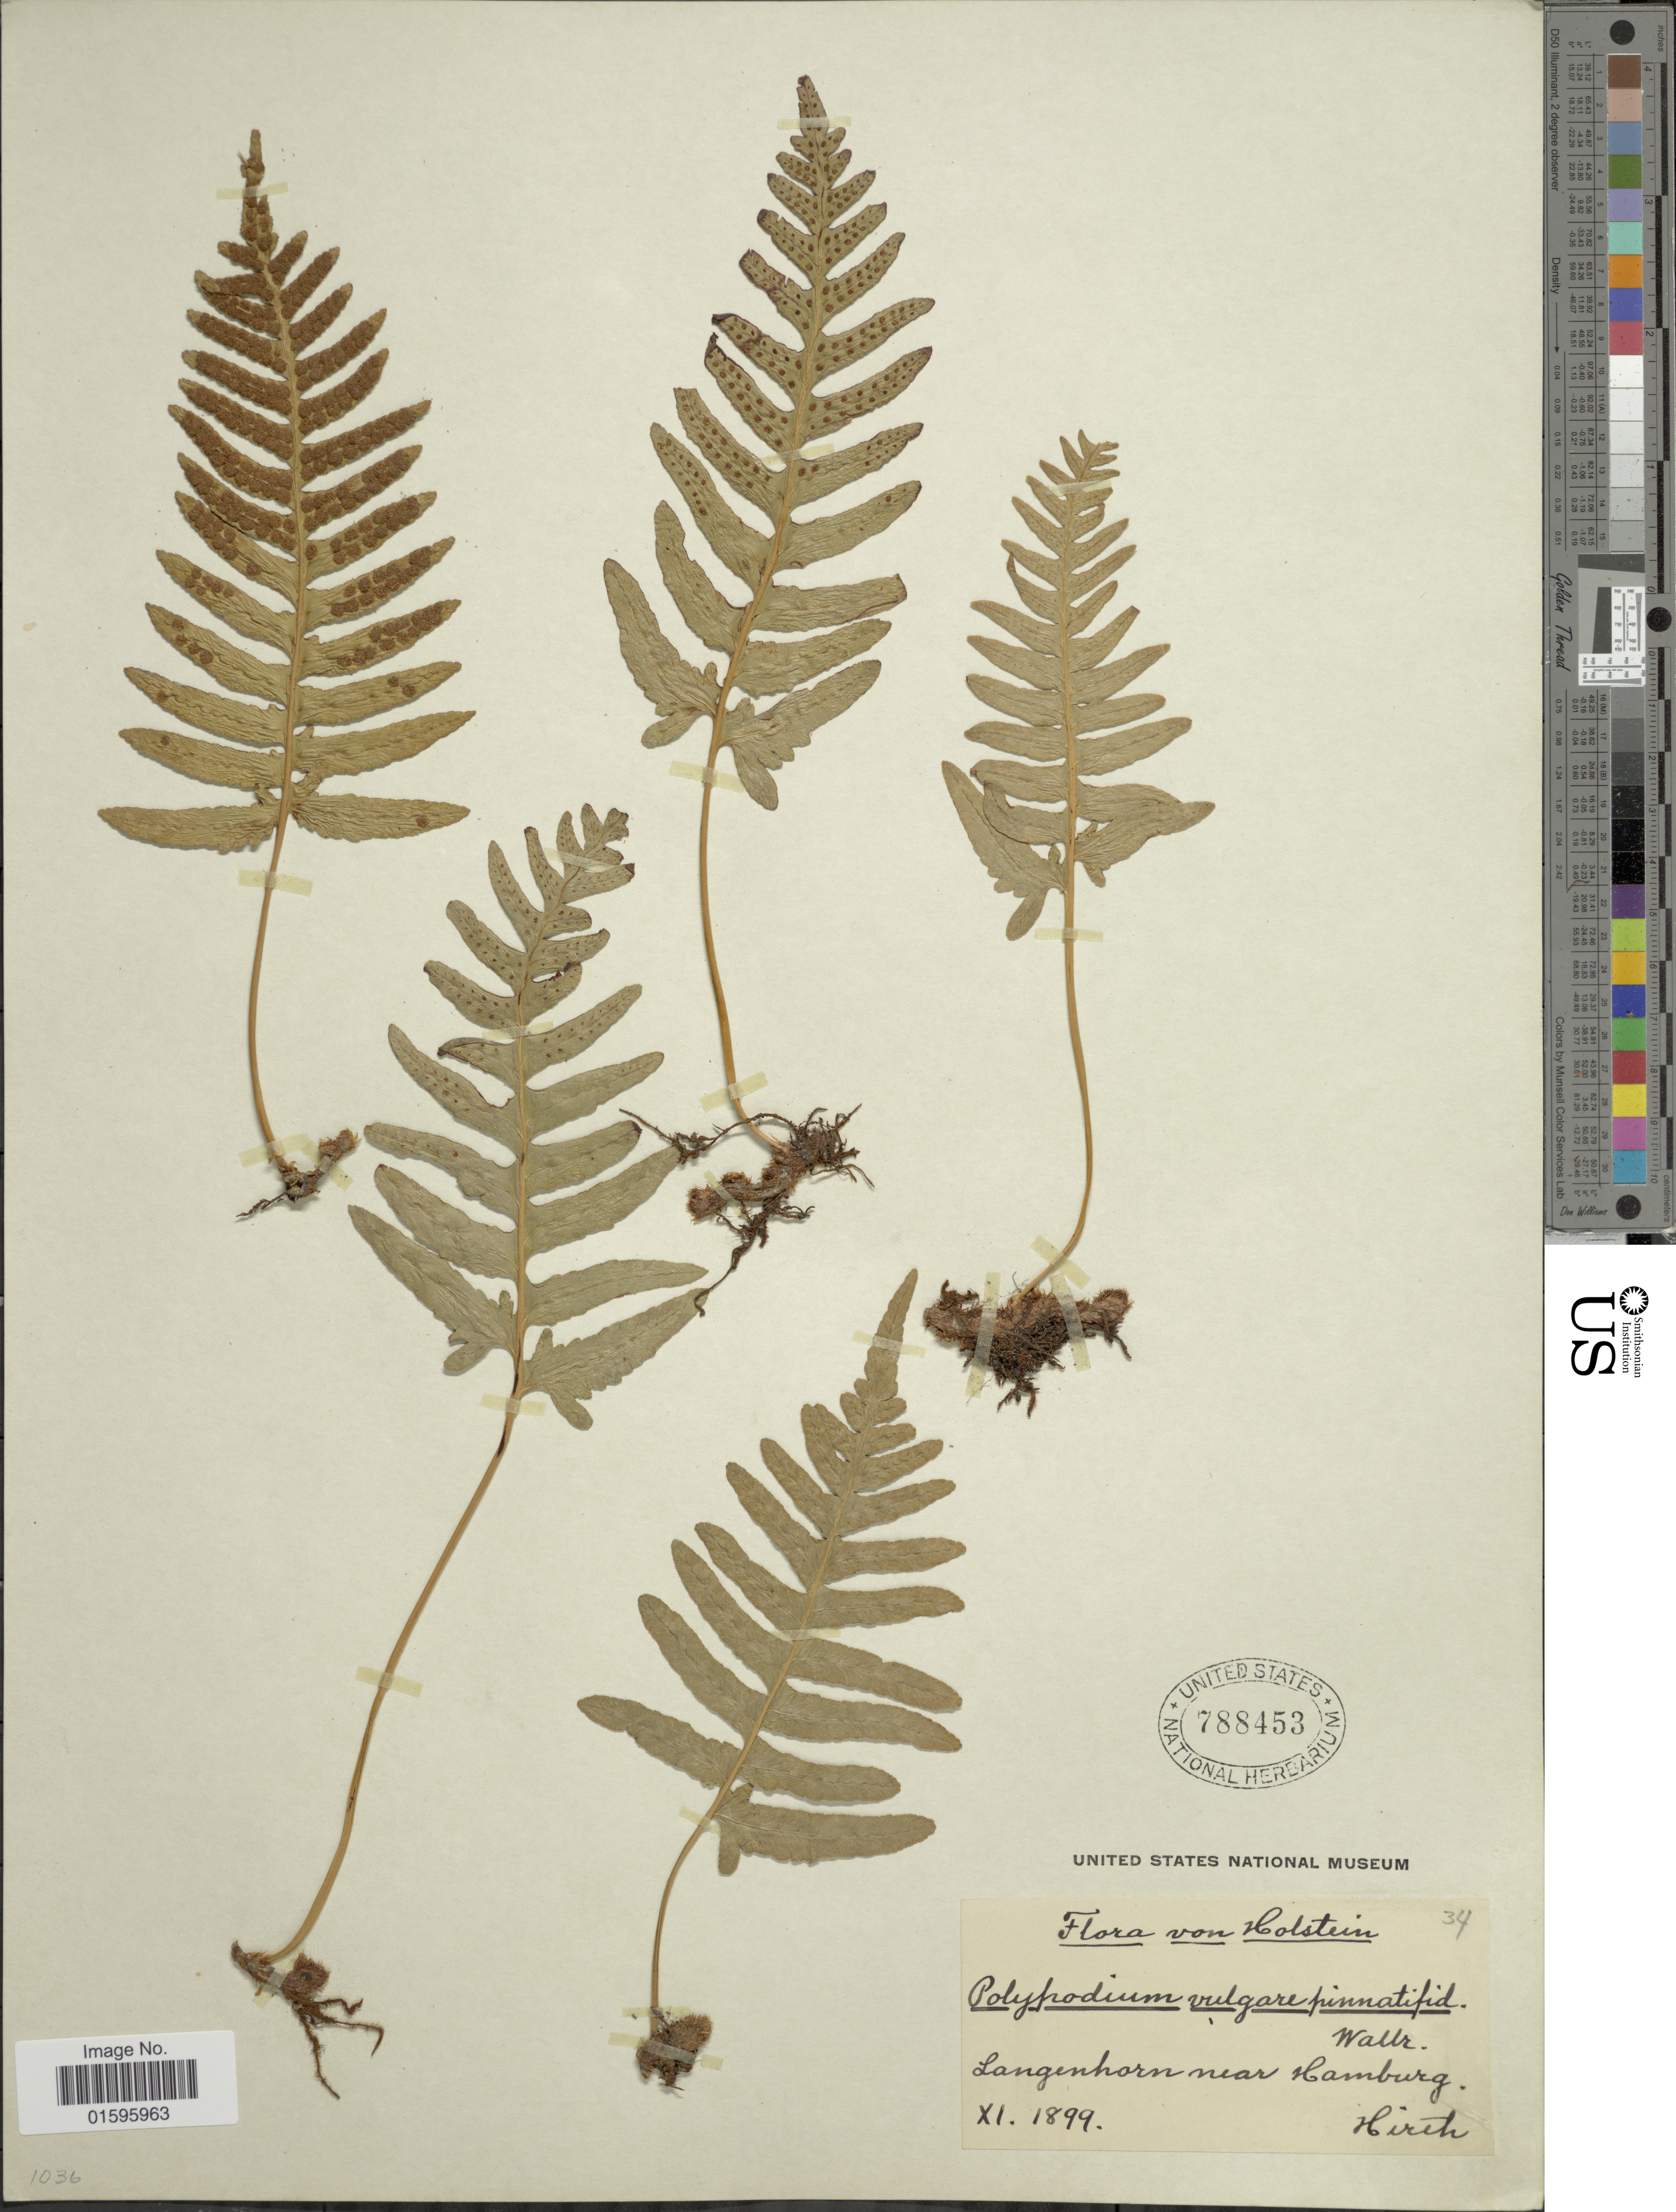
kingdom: Plantae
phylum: Tracheophyta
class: Polypodiopsida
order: Polypodiales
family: Polypodiaceae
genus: Polypodium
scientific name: Polypodium vulgare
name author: L.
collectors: Hirth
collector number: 34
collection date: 1899-11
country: Germany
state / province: Schleswig-Holstein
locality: Holstein, Langenhorn near Hamburg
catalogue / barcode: US 788453